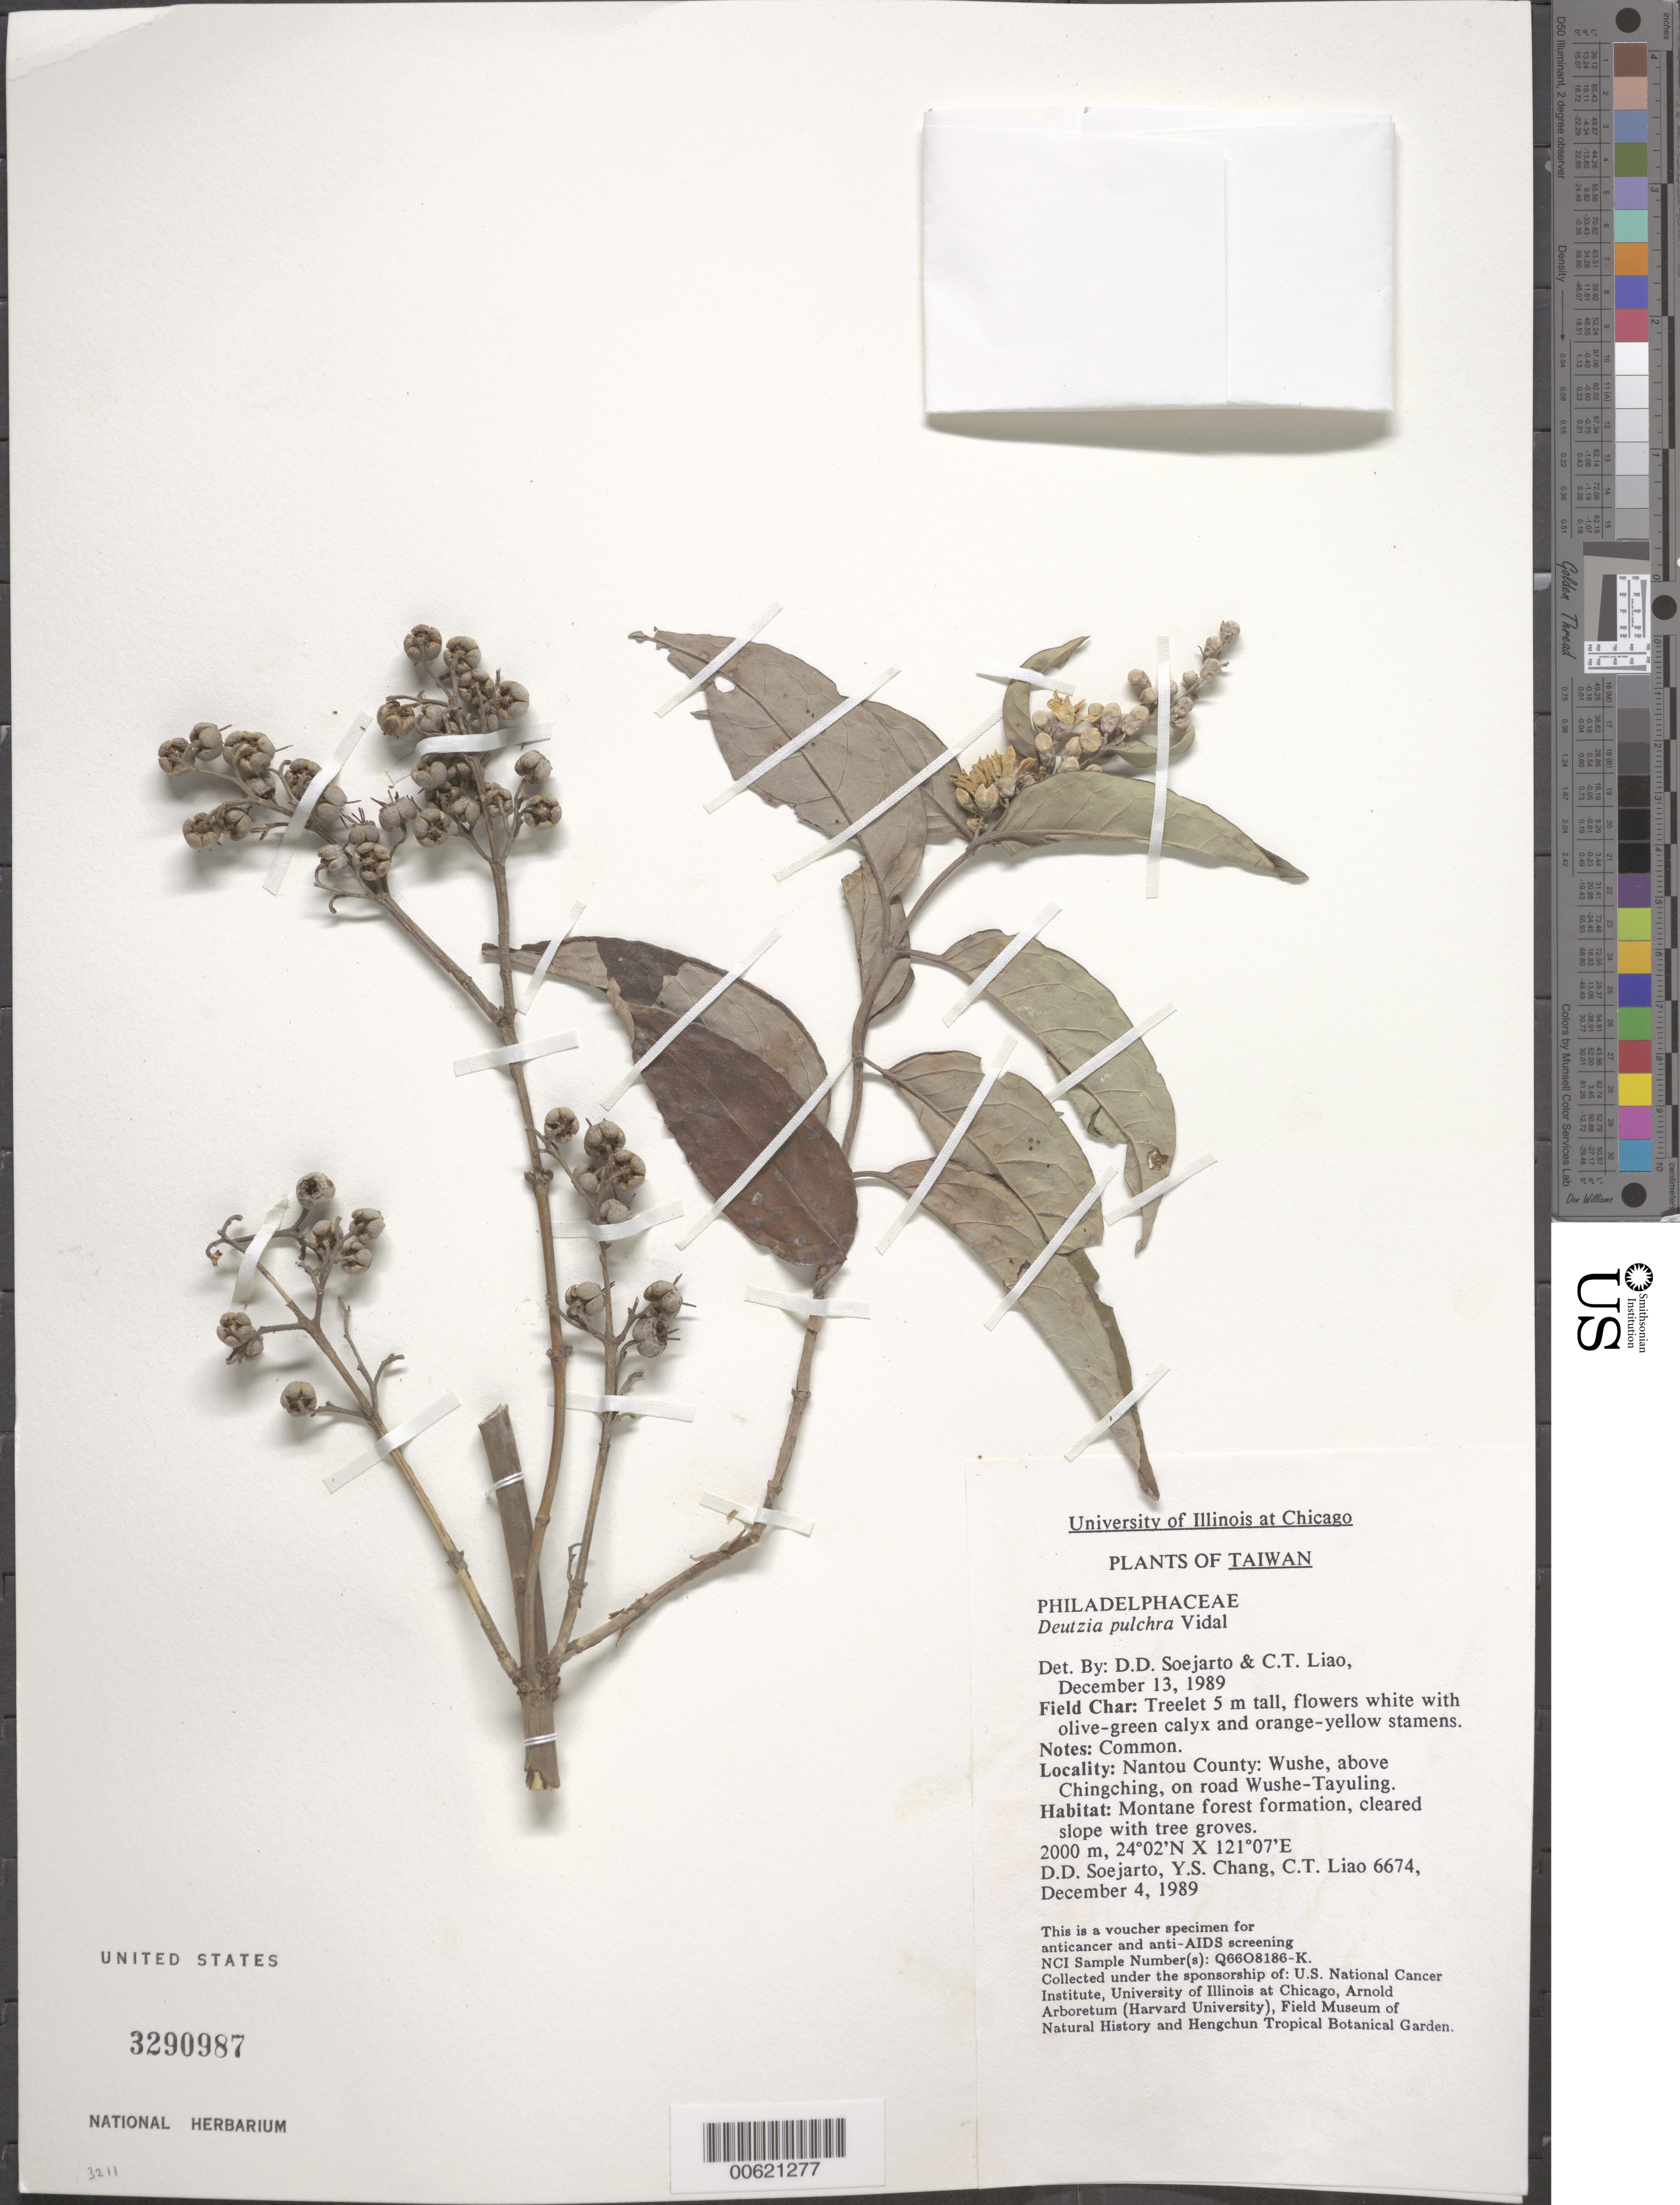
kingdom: Plantae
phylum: Tracheophyta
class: Magnoliopsida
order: Cornales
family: Hydrangeaceae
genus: Deutzia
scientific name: Deutzia pulchra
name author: Vidal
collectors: Y. S. Chang & C. T. Liao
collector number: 6674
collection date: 1989-12-04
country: Taiwan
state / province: Nantou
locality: Wushe, above Chingching, on road Wushe-Tayuling.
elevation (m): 2000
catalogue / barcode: US 3290987